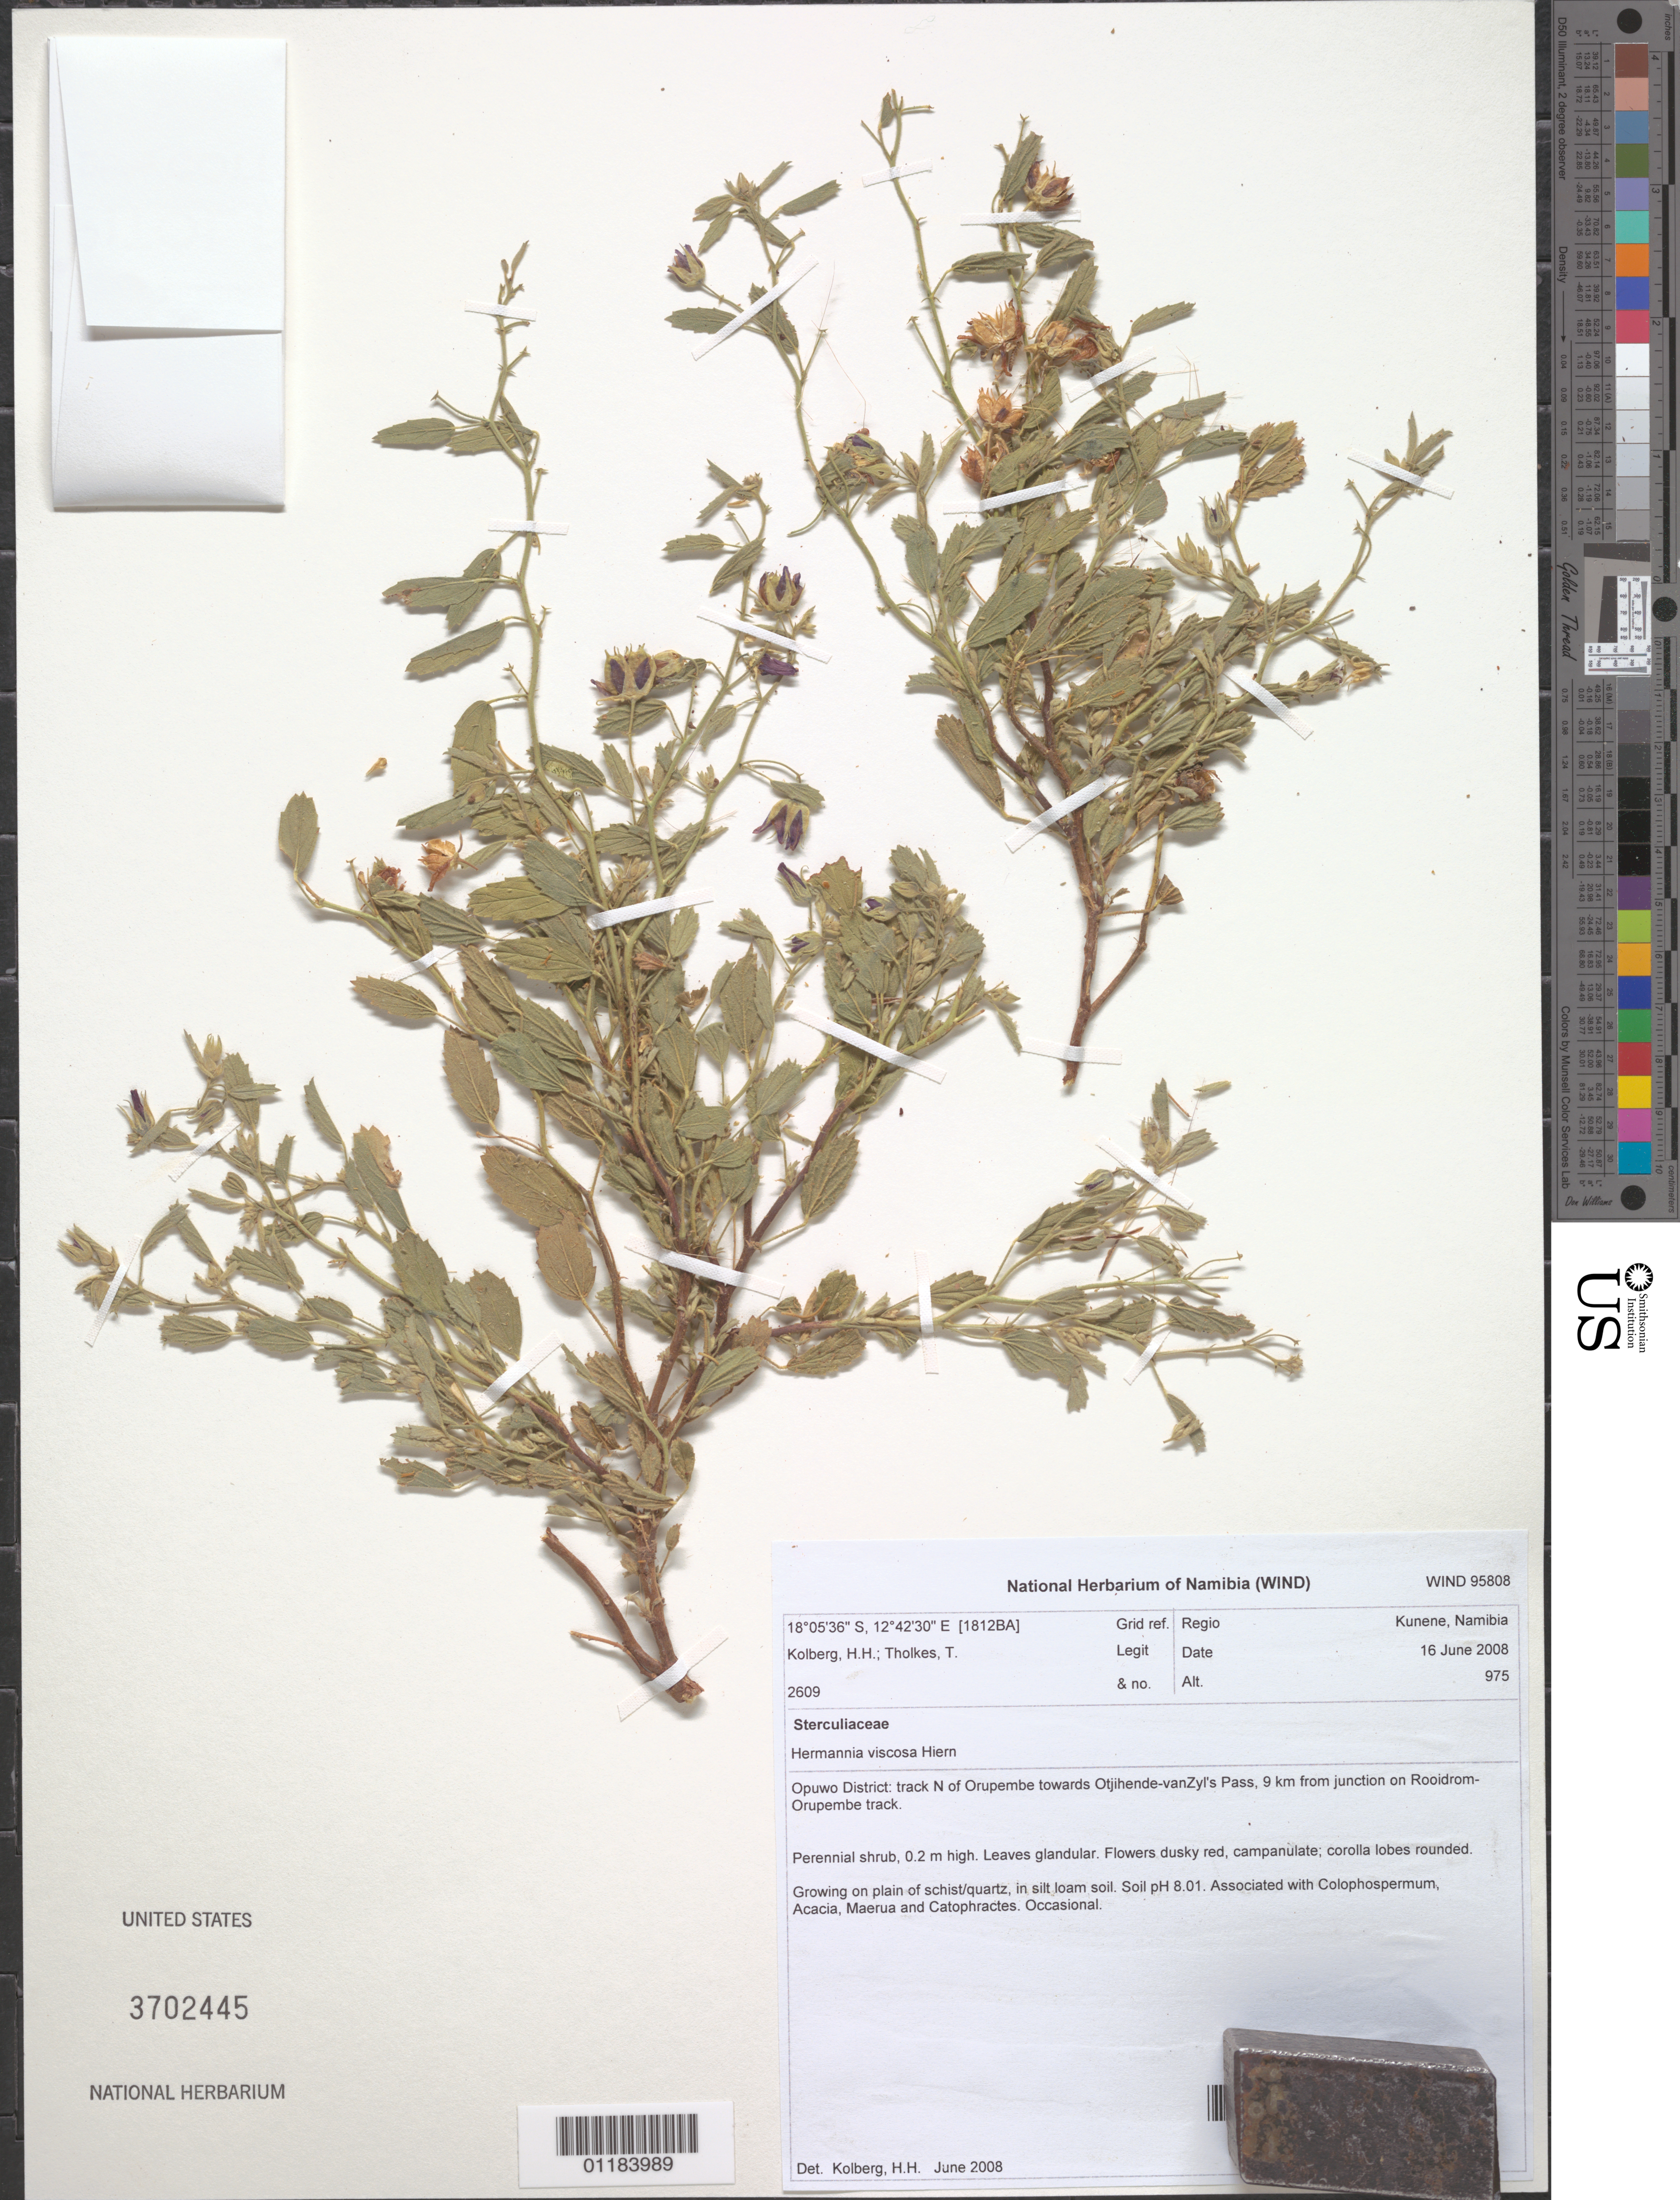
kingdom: Plantae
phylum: Tracheophyta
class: Magnoliopsida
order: Malvales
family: Malvaceae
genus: Hermannia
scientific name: Hermannia viscosa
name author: Hiern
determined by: Kolberg, H. H.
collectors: H. H. Kolberg & T. Tholkes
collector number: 2609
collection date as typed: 16 June 2008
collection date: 2008-06-16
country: Namibia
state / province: Kunene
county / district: Opuwo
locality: Track N of Orupembe towards Otjihende-vanZyl's Pass, 9 km from junction on Rooidrom-Orupembe track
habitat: plain of schist/quartz; silt loam soil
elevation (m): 975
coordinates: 18 05 36 S, 12 42 30 E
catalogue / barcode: US 3702445